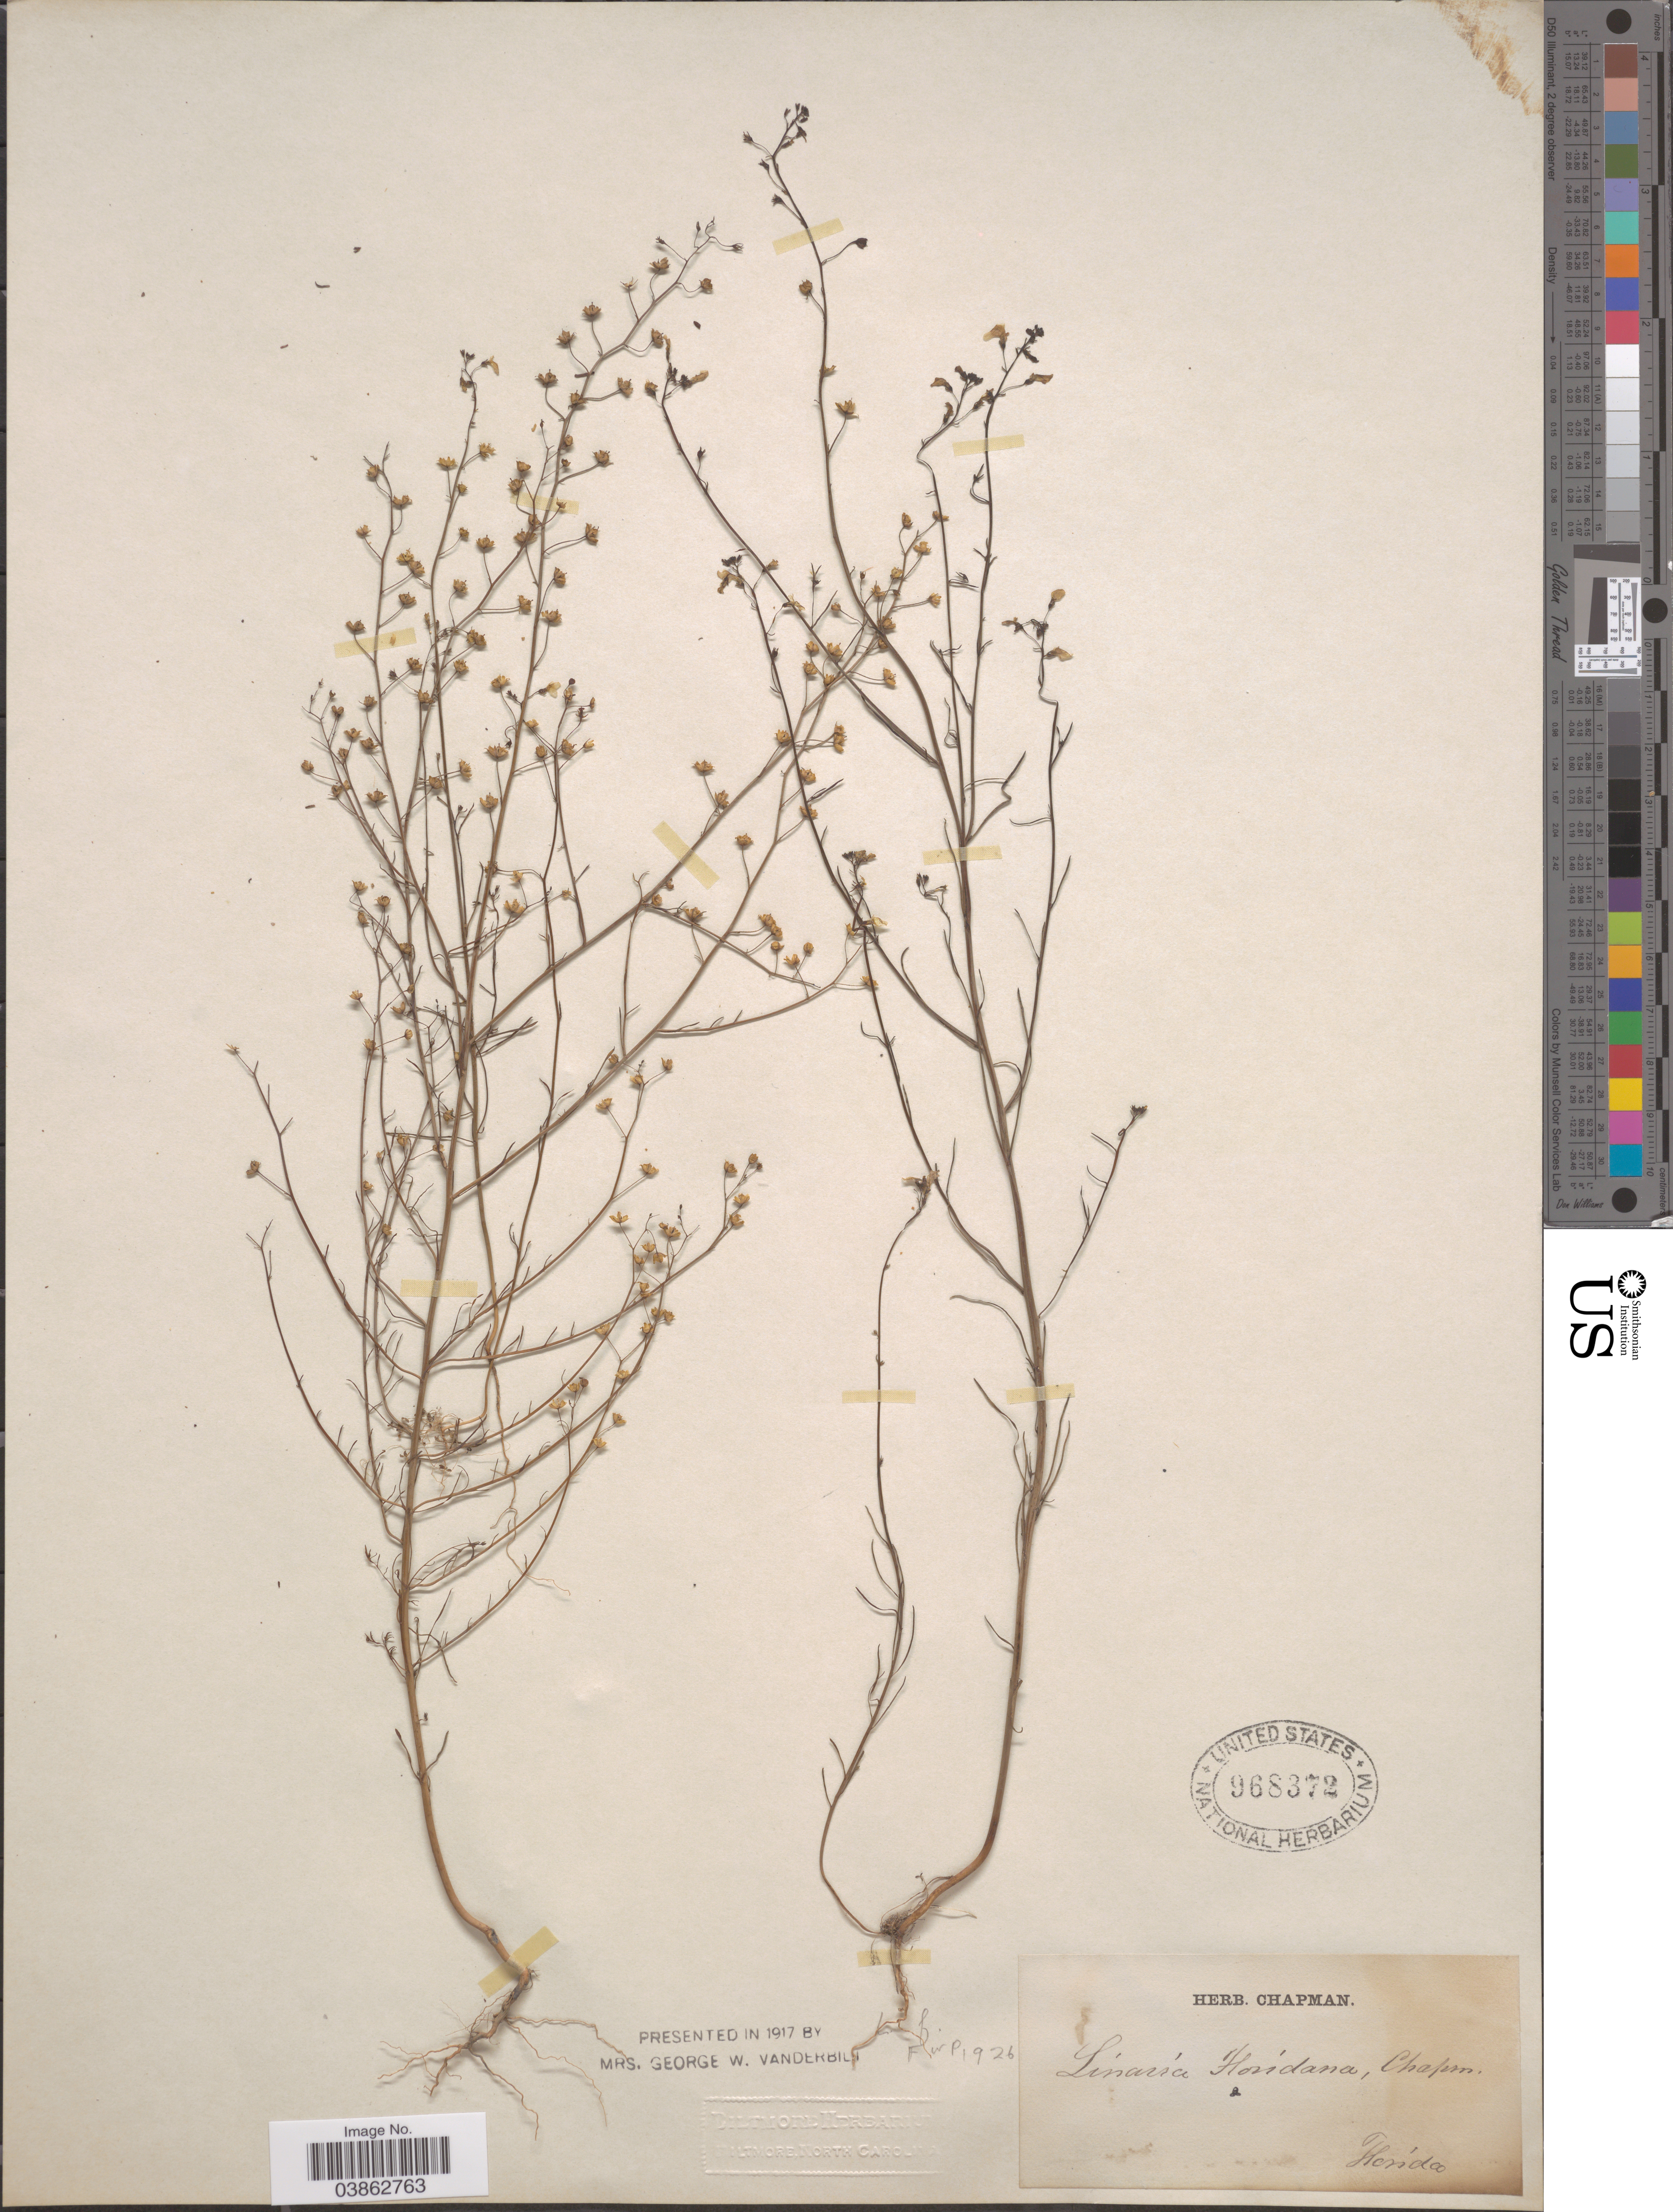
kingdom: Plantae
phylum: Tracheophyta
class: Magnoliopsida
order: Lamiales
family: Plantaginaceae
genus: Linaria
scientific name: Linaria floridana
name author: Chapm.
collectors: ex herb. Chapman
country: United States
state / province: Florida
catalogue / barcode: US 968372